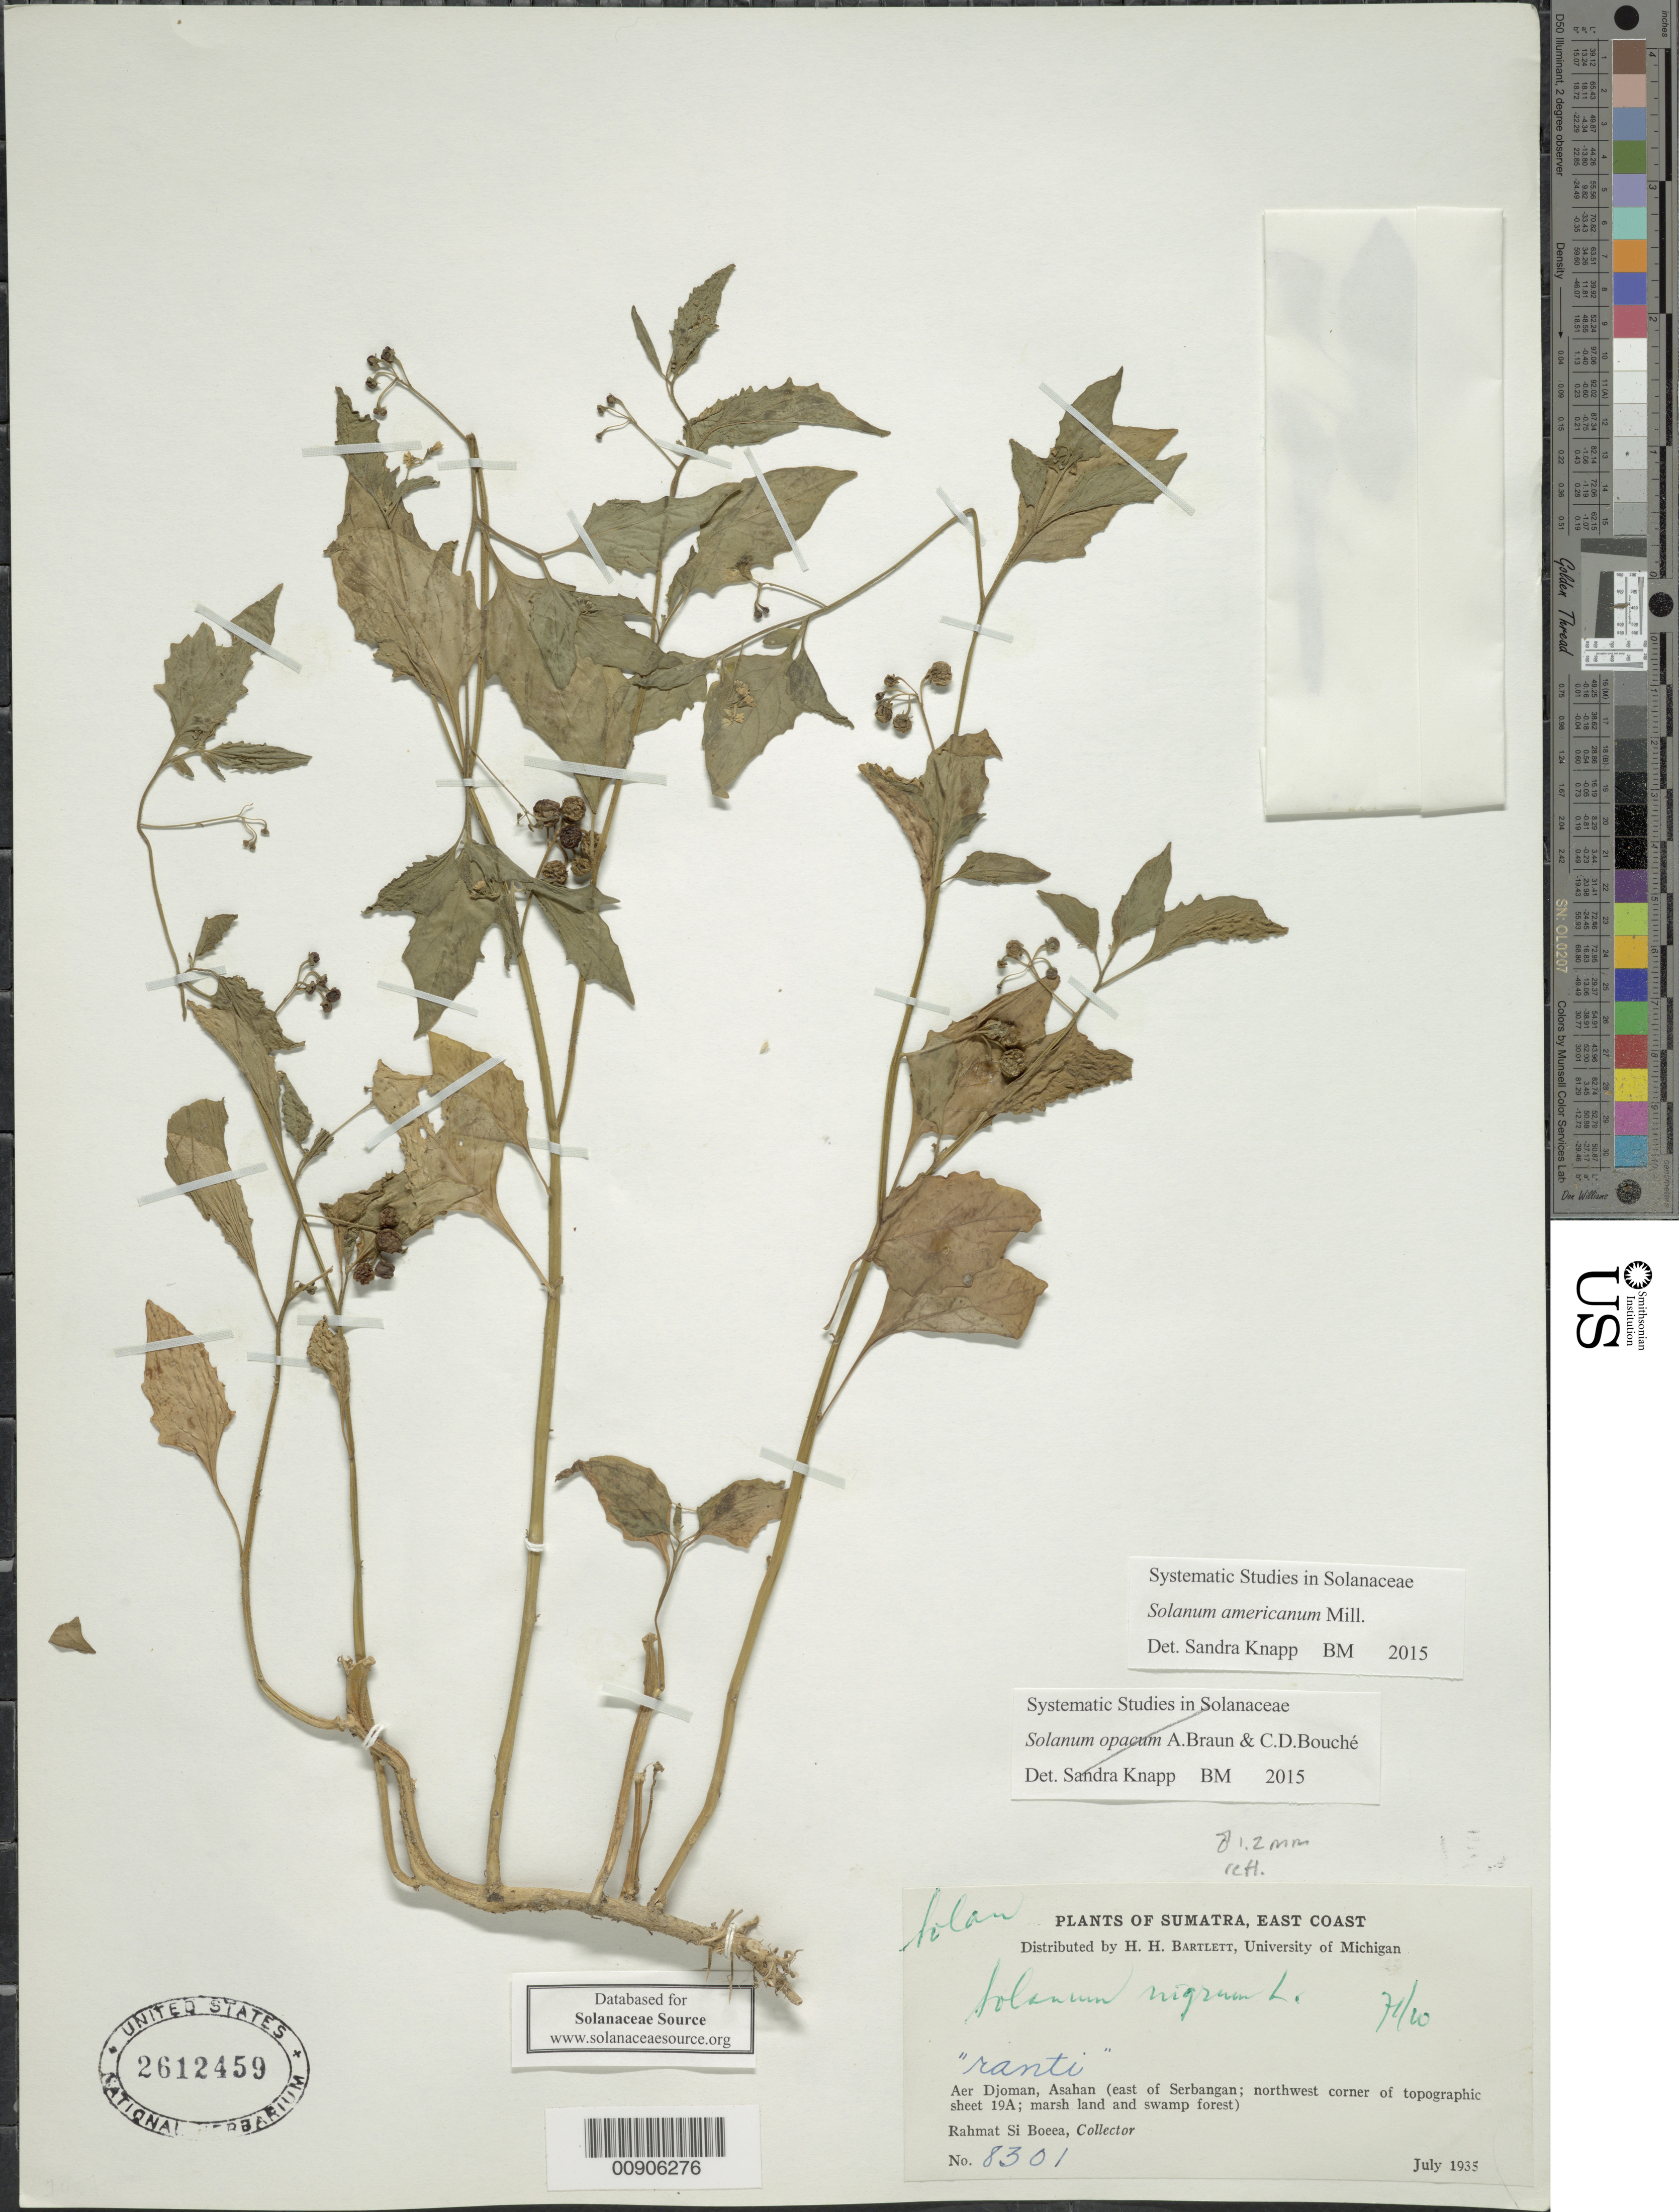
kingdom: Plantae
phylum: Tracheophyta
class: Magnoliopsida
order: Solanales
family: Solanaceae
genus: Solanum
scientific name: Solanum nigrum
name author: L.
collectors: Rahmat Si Boeea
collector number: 8301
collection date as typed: Jul 1935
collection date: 1935-07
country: Indonesia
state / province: Sumatra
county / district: Aceh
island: Sumatra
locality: Aer Djoman, Asahan (east of Serbangan; NW corner of topographic sheet 19A)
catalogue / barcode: US 2612459